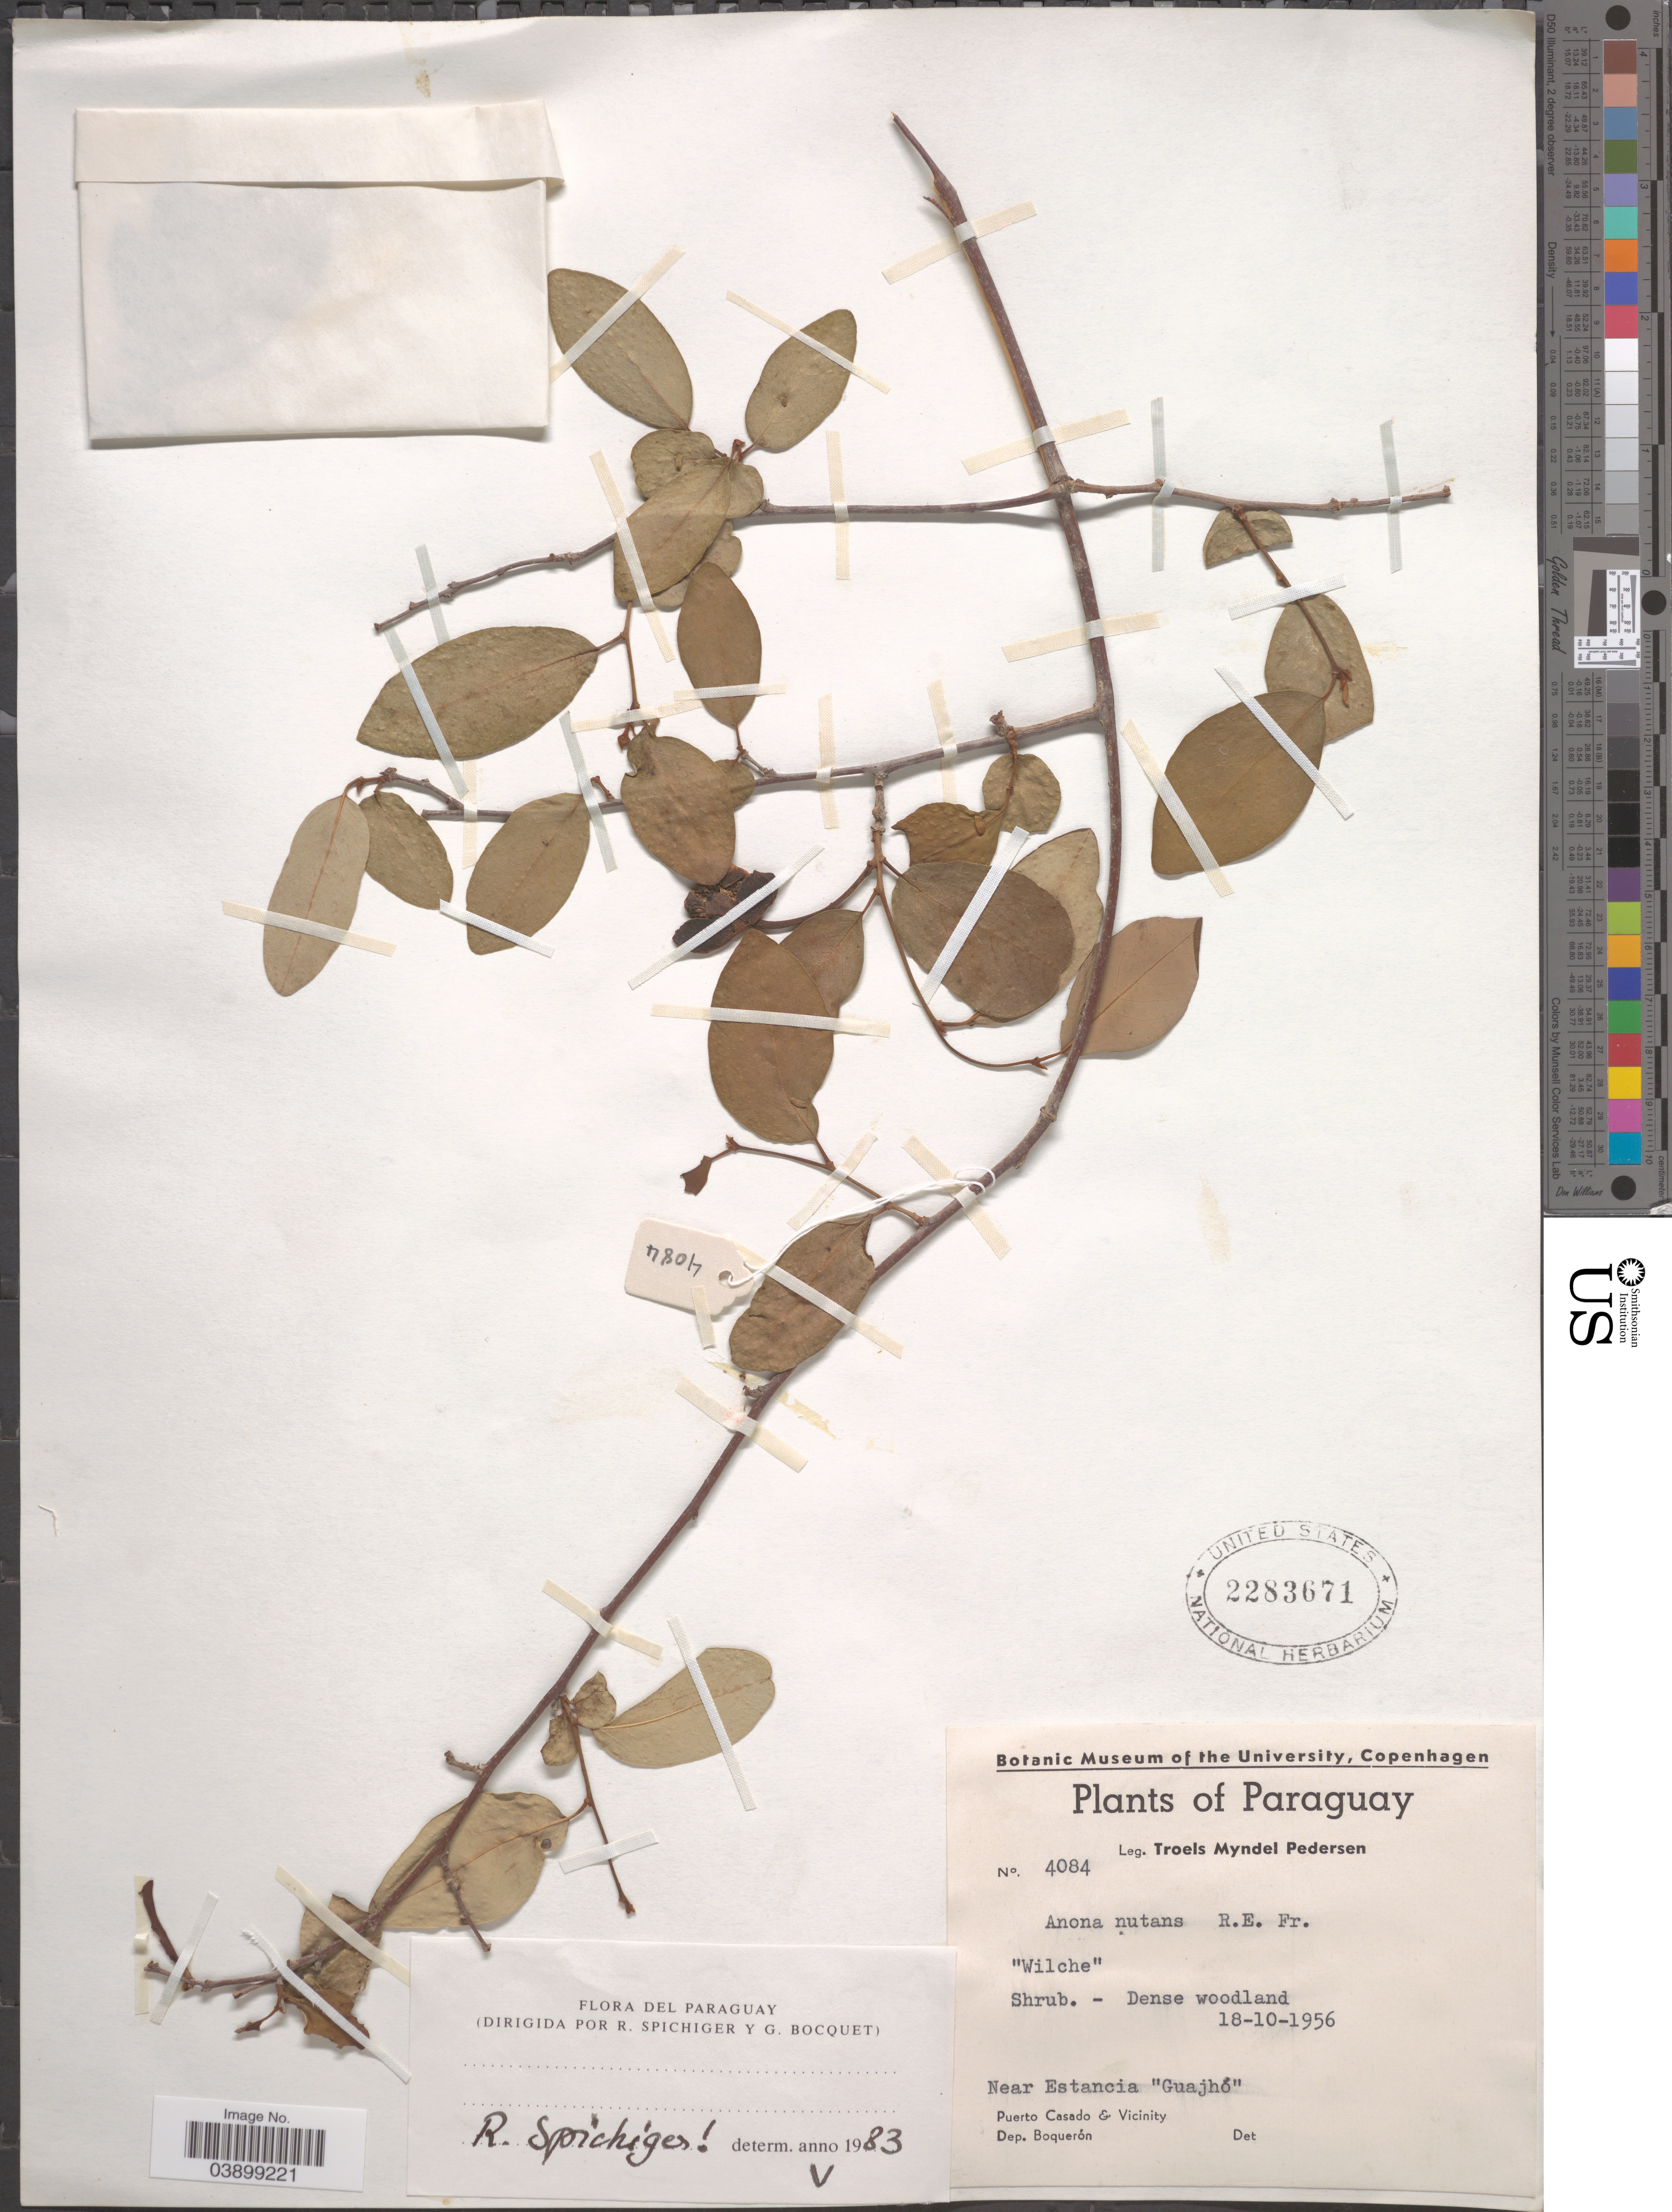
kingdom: Plantae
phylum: Tracheophyta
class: Magnoliopsida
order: Magnoliales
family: Annonaceae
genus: Annona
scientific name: Annona nutans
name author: R.E. Fr.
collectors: T. Pederson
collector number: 4084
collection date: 1956-10-18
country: Paraguay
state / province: Boqueron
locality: Near Estancia "Guajhó". Puerto Casado & Vicinity. Dep. Boquerón.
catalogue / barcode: US 2283671